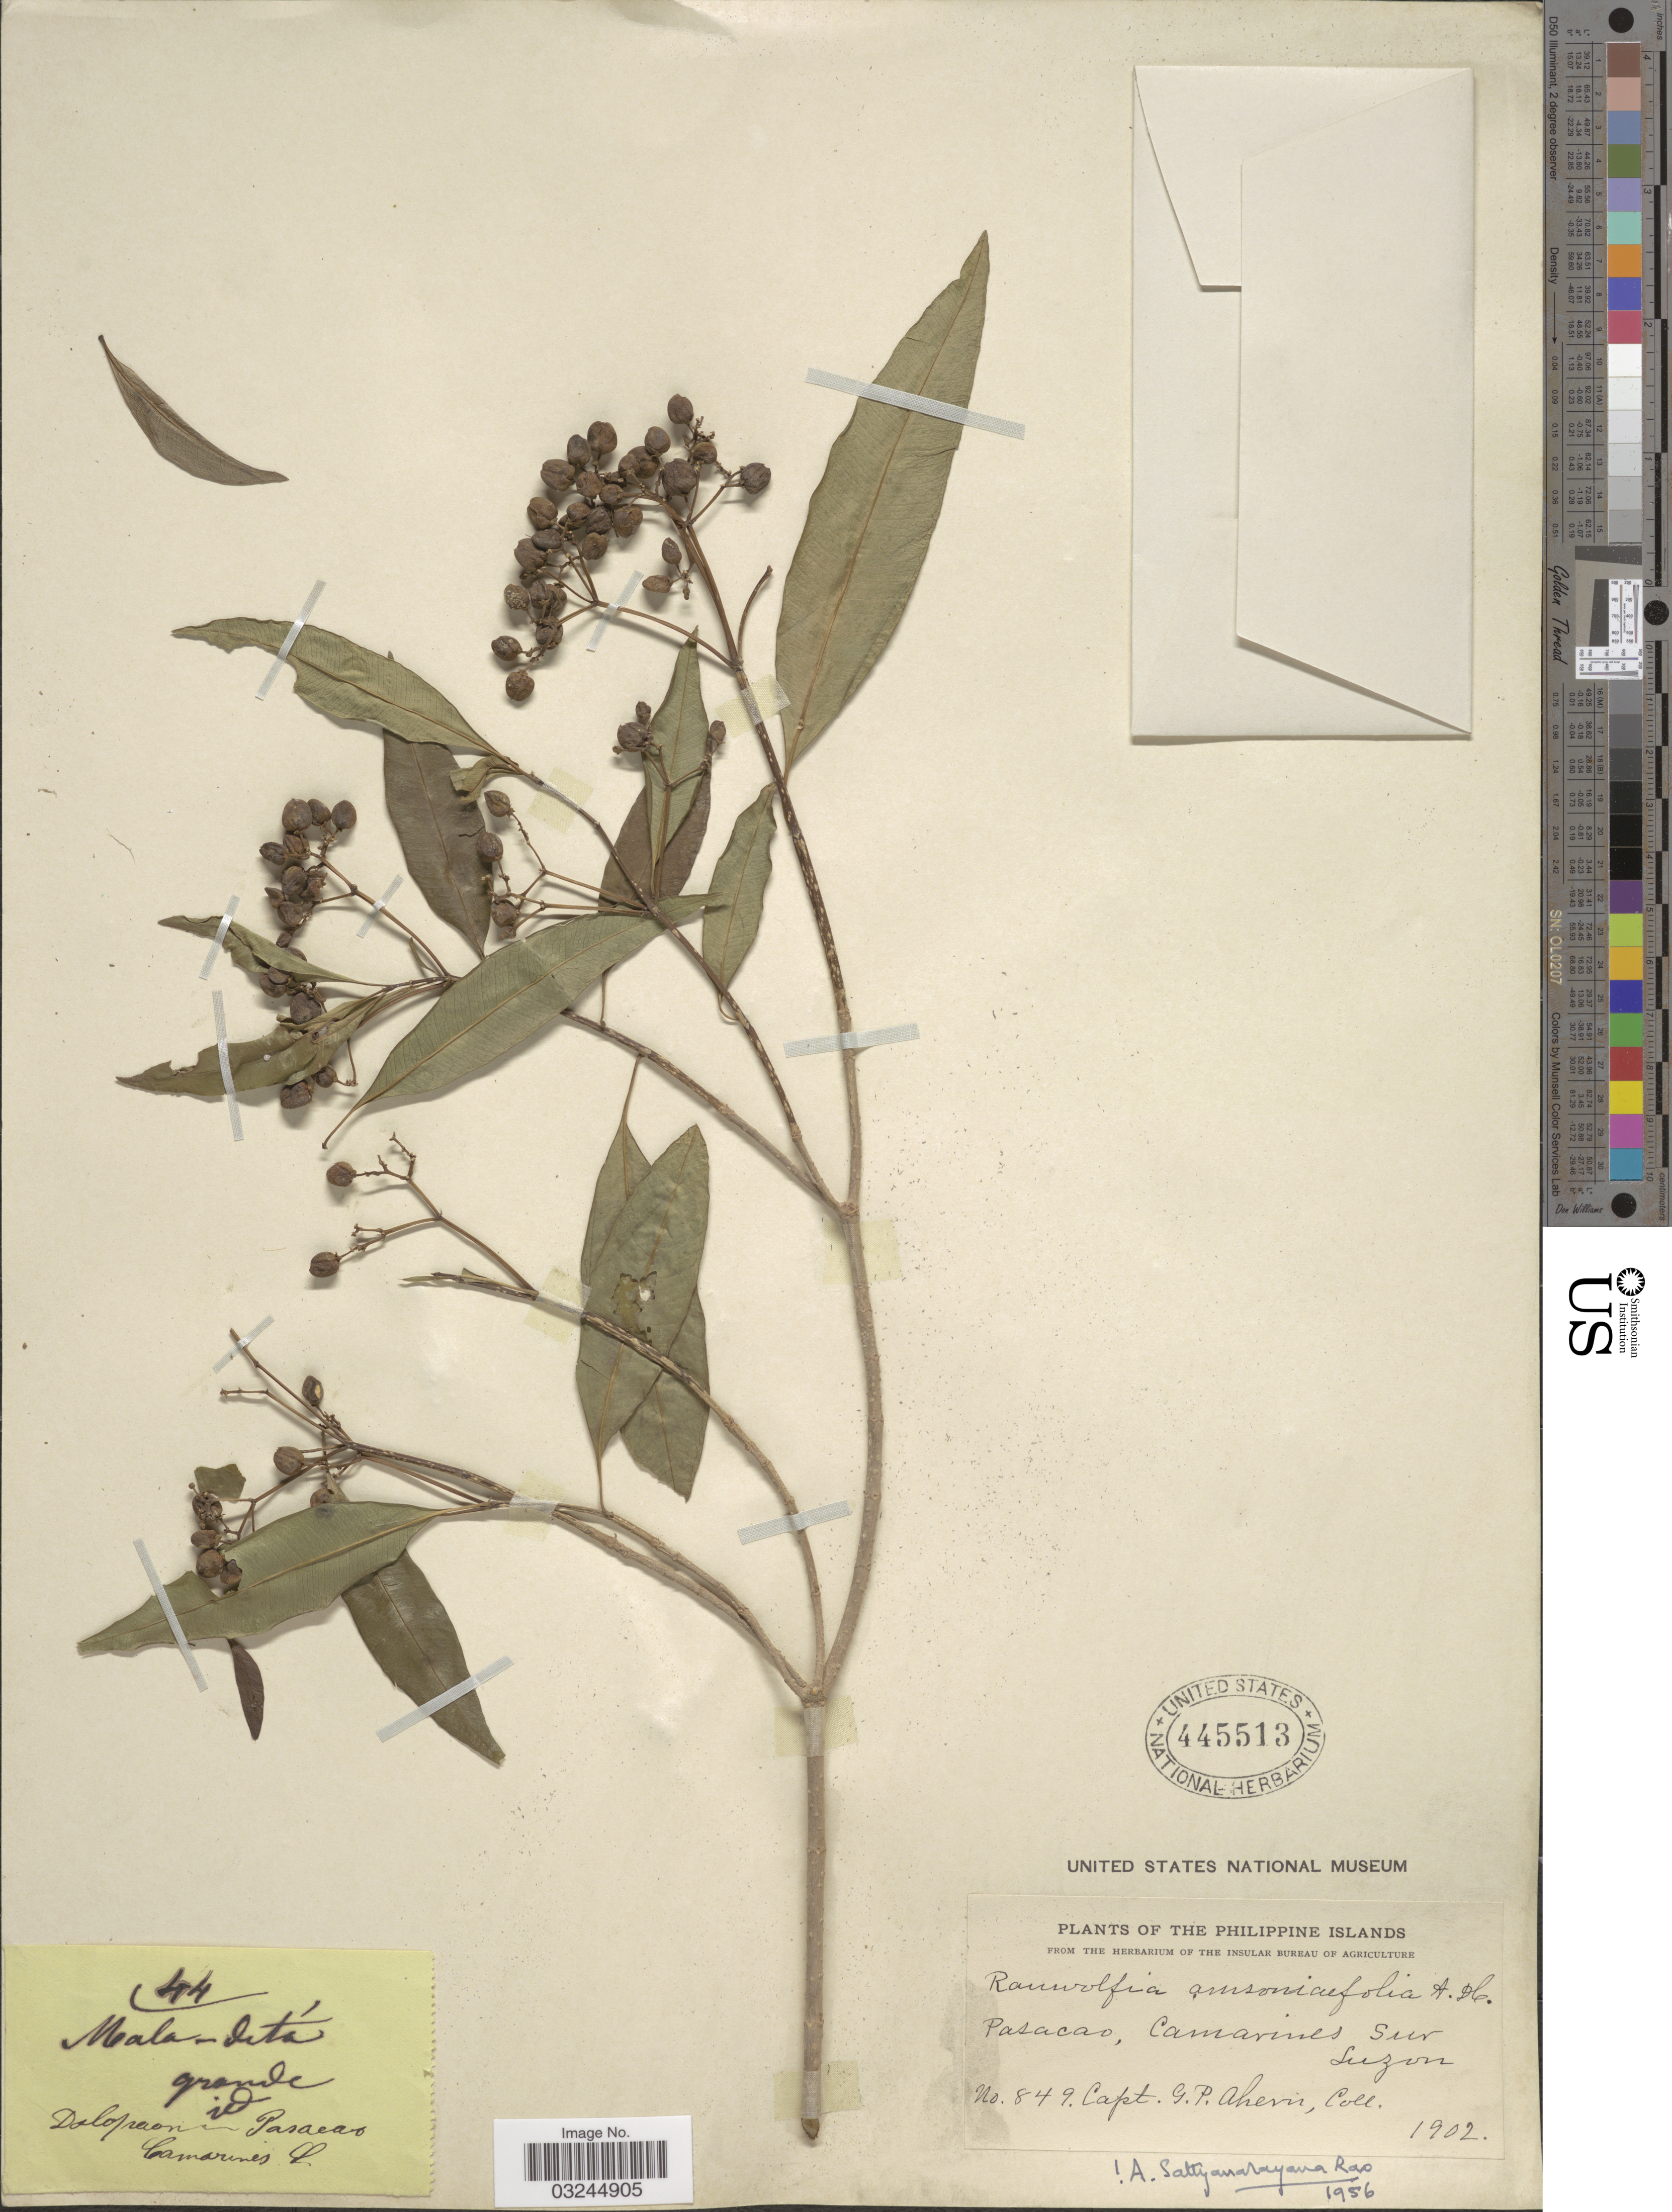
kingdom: Plantae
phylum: Tracheophyta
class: Magnoliopsida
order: Gentianales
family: Apocynaceae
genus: Rauvolfia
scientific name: Rauvolfia amsoniifolia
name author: A. DC.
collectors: G. Ahern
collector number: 849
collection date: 1902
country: Philippines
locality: Philippine Islands. Pasacao, Camarines Sur. Luzon.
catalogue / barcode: US 445513